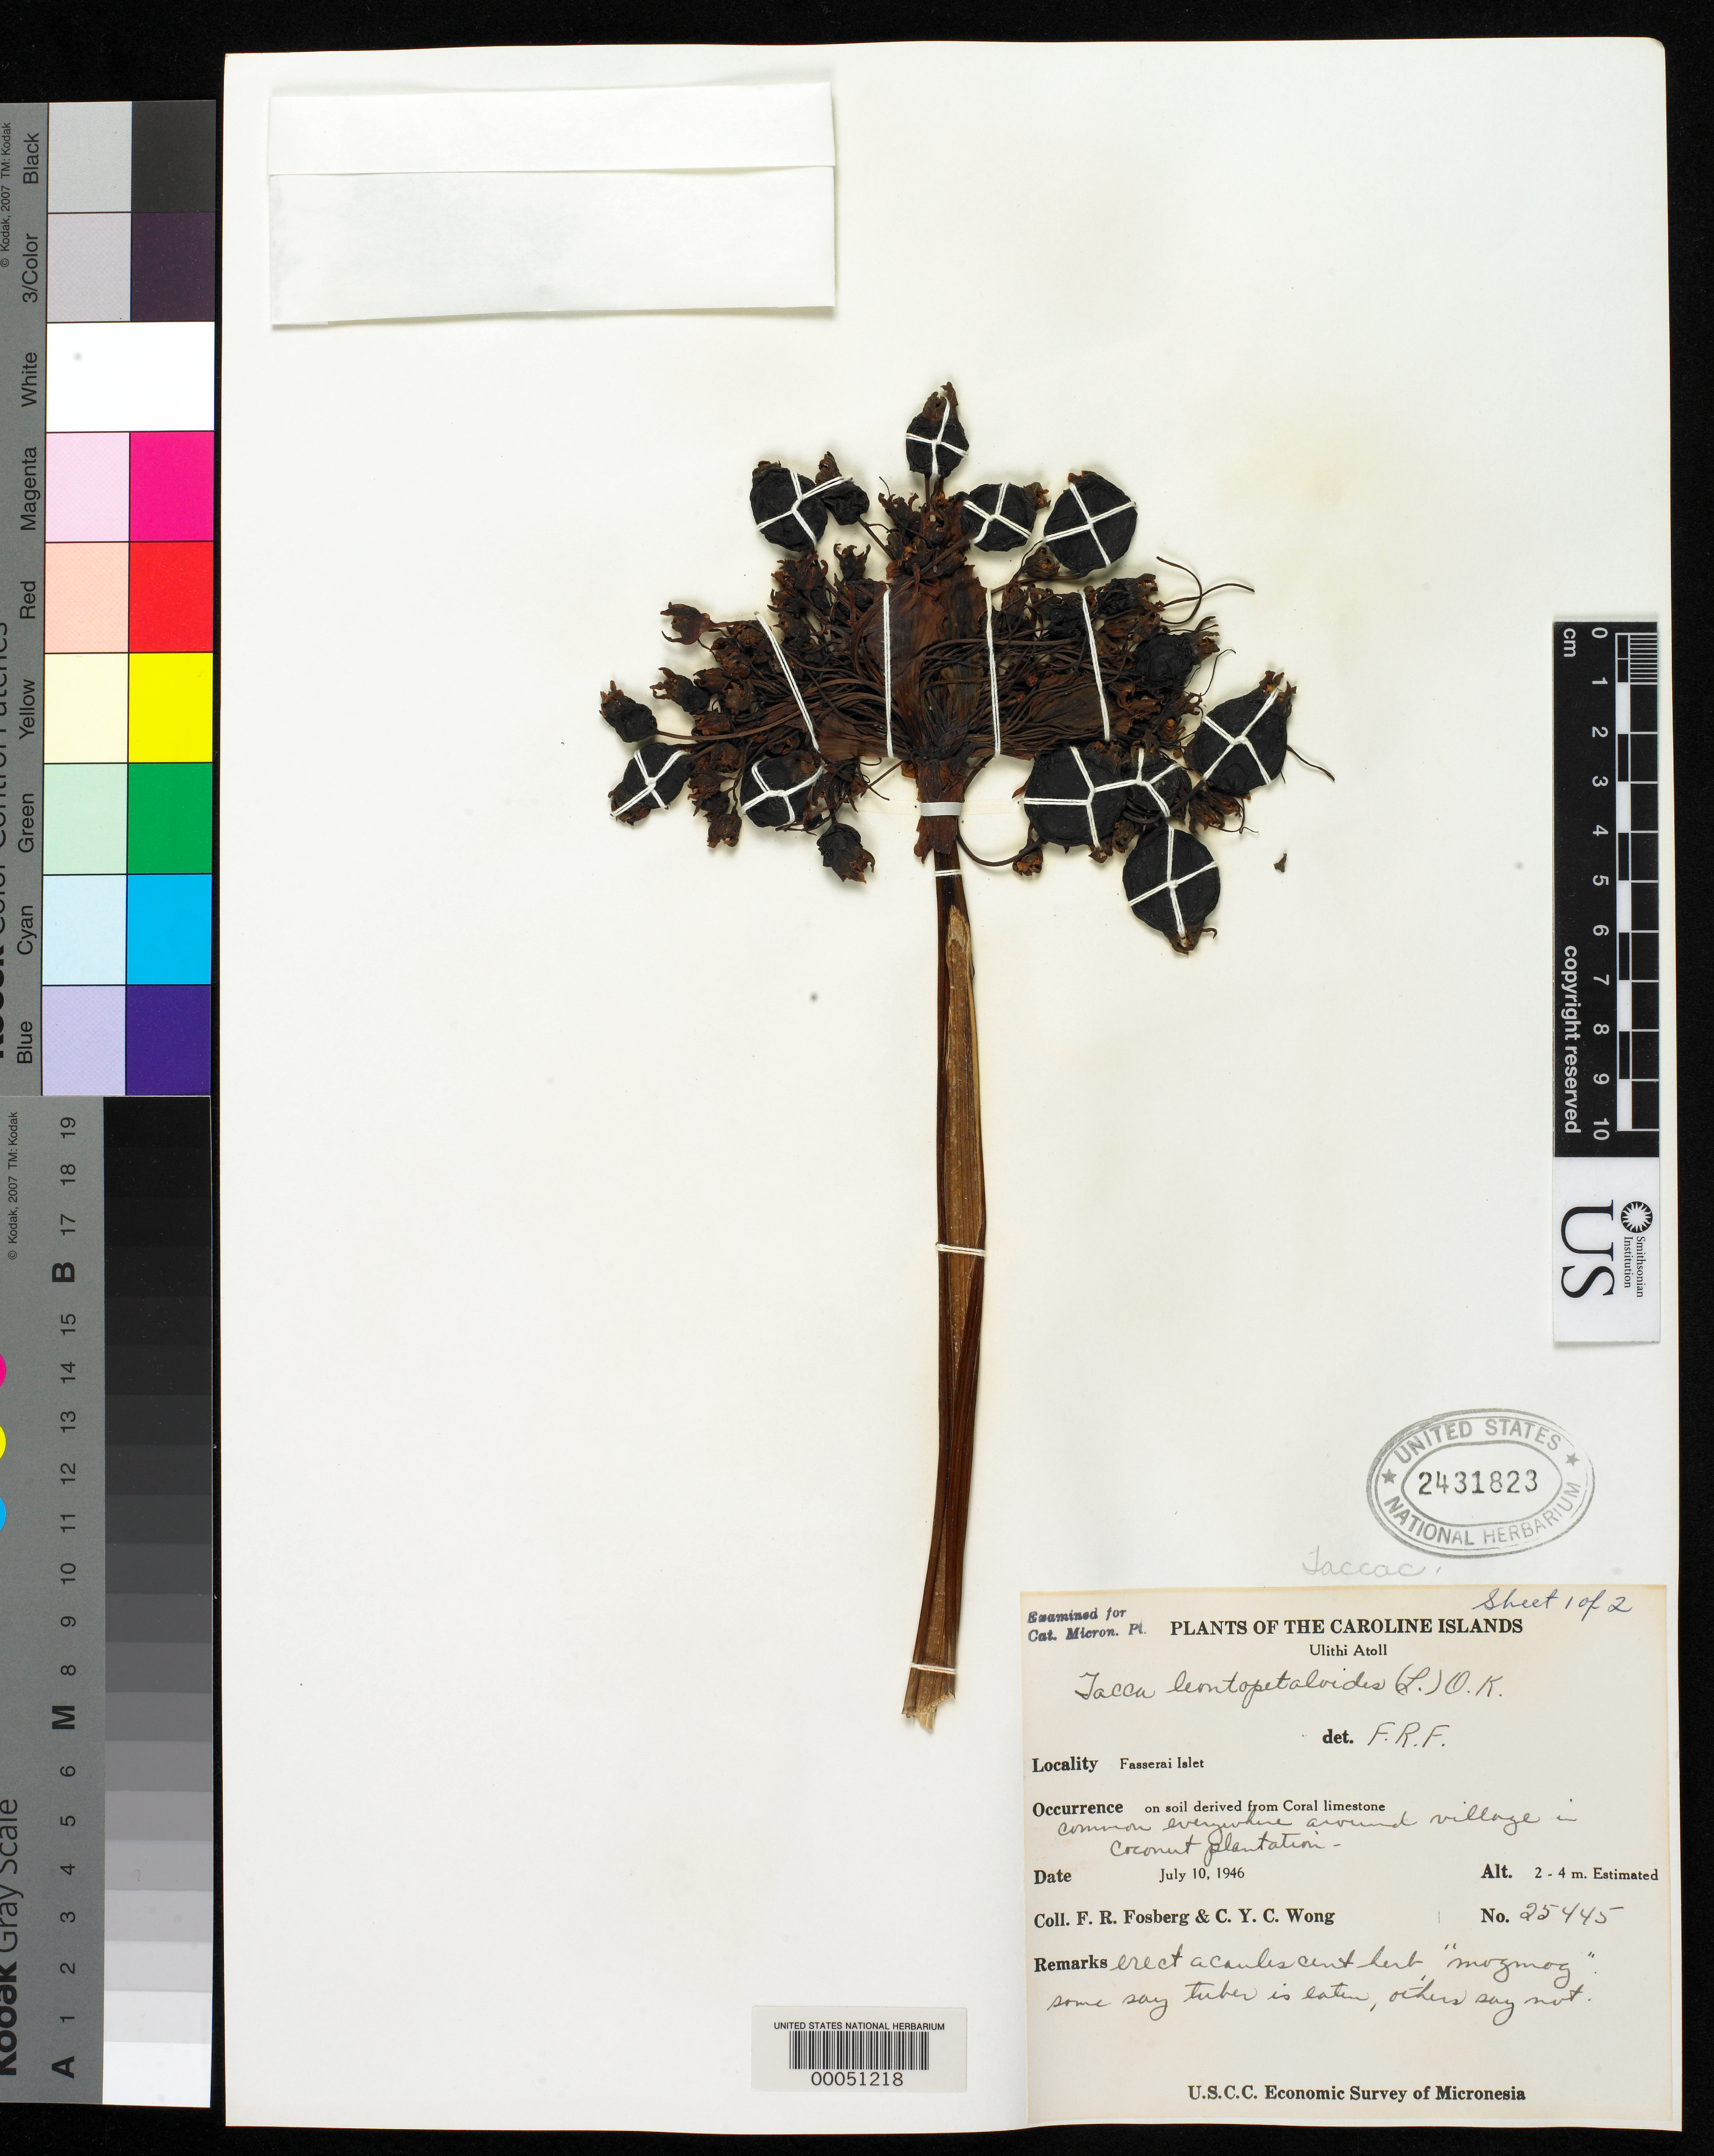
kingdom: Plantae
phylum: Tracheophyta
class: Liliopsida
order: Dioscoreales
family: Dioscoreaceae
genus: Tacca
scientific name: Tacca leontopetaloides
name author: (L.) Kuntze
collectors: F. R. Fosberg & C. Wong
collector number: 25445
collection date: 1946-07-10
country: Micronesia, Federated States of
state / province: Yap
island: Ulithi Atoll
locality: Fasserai Islet. On soil derived from Coral limestone. Common everywhere around village in coconut plantation.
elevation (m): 2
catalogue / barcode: US 2431823